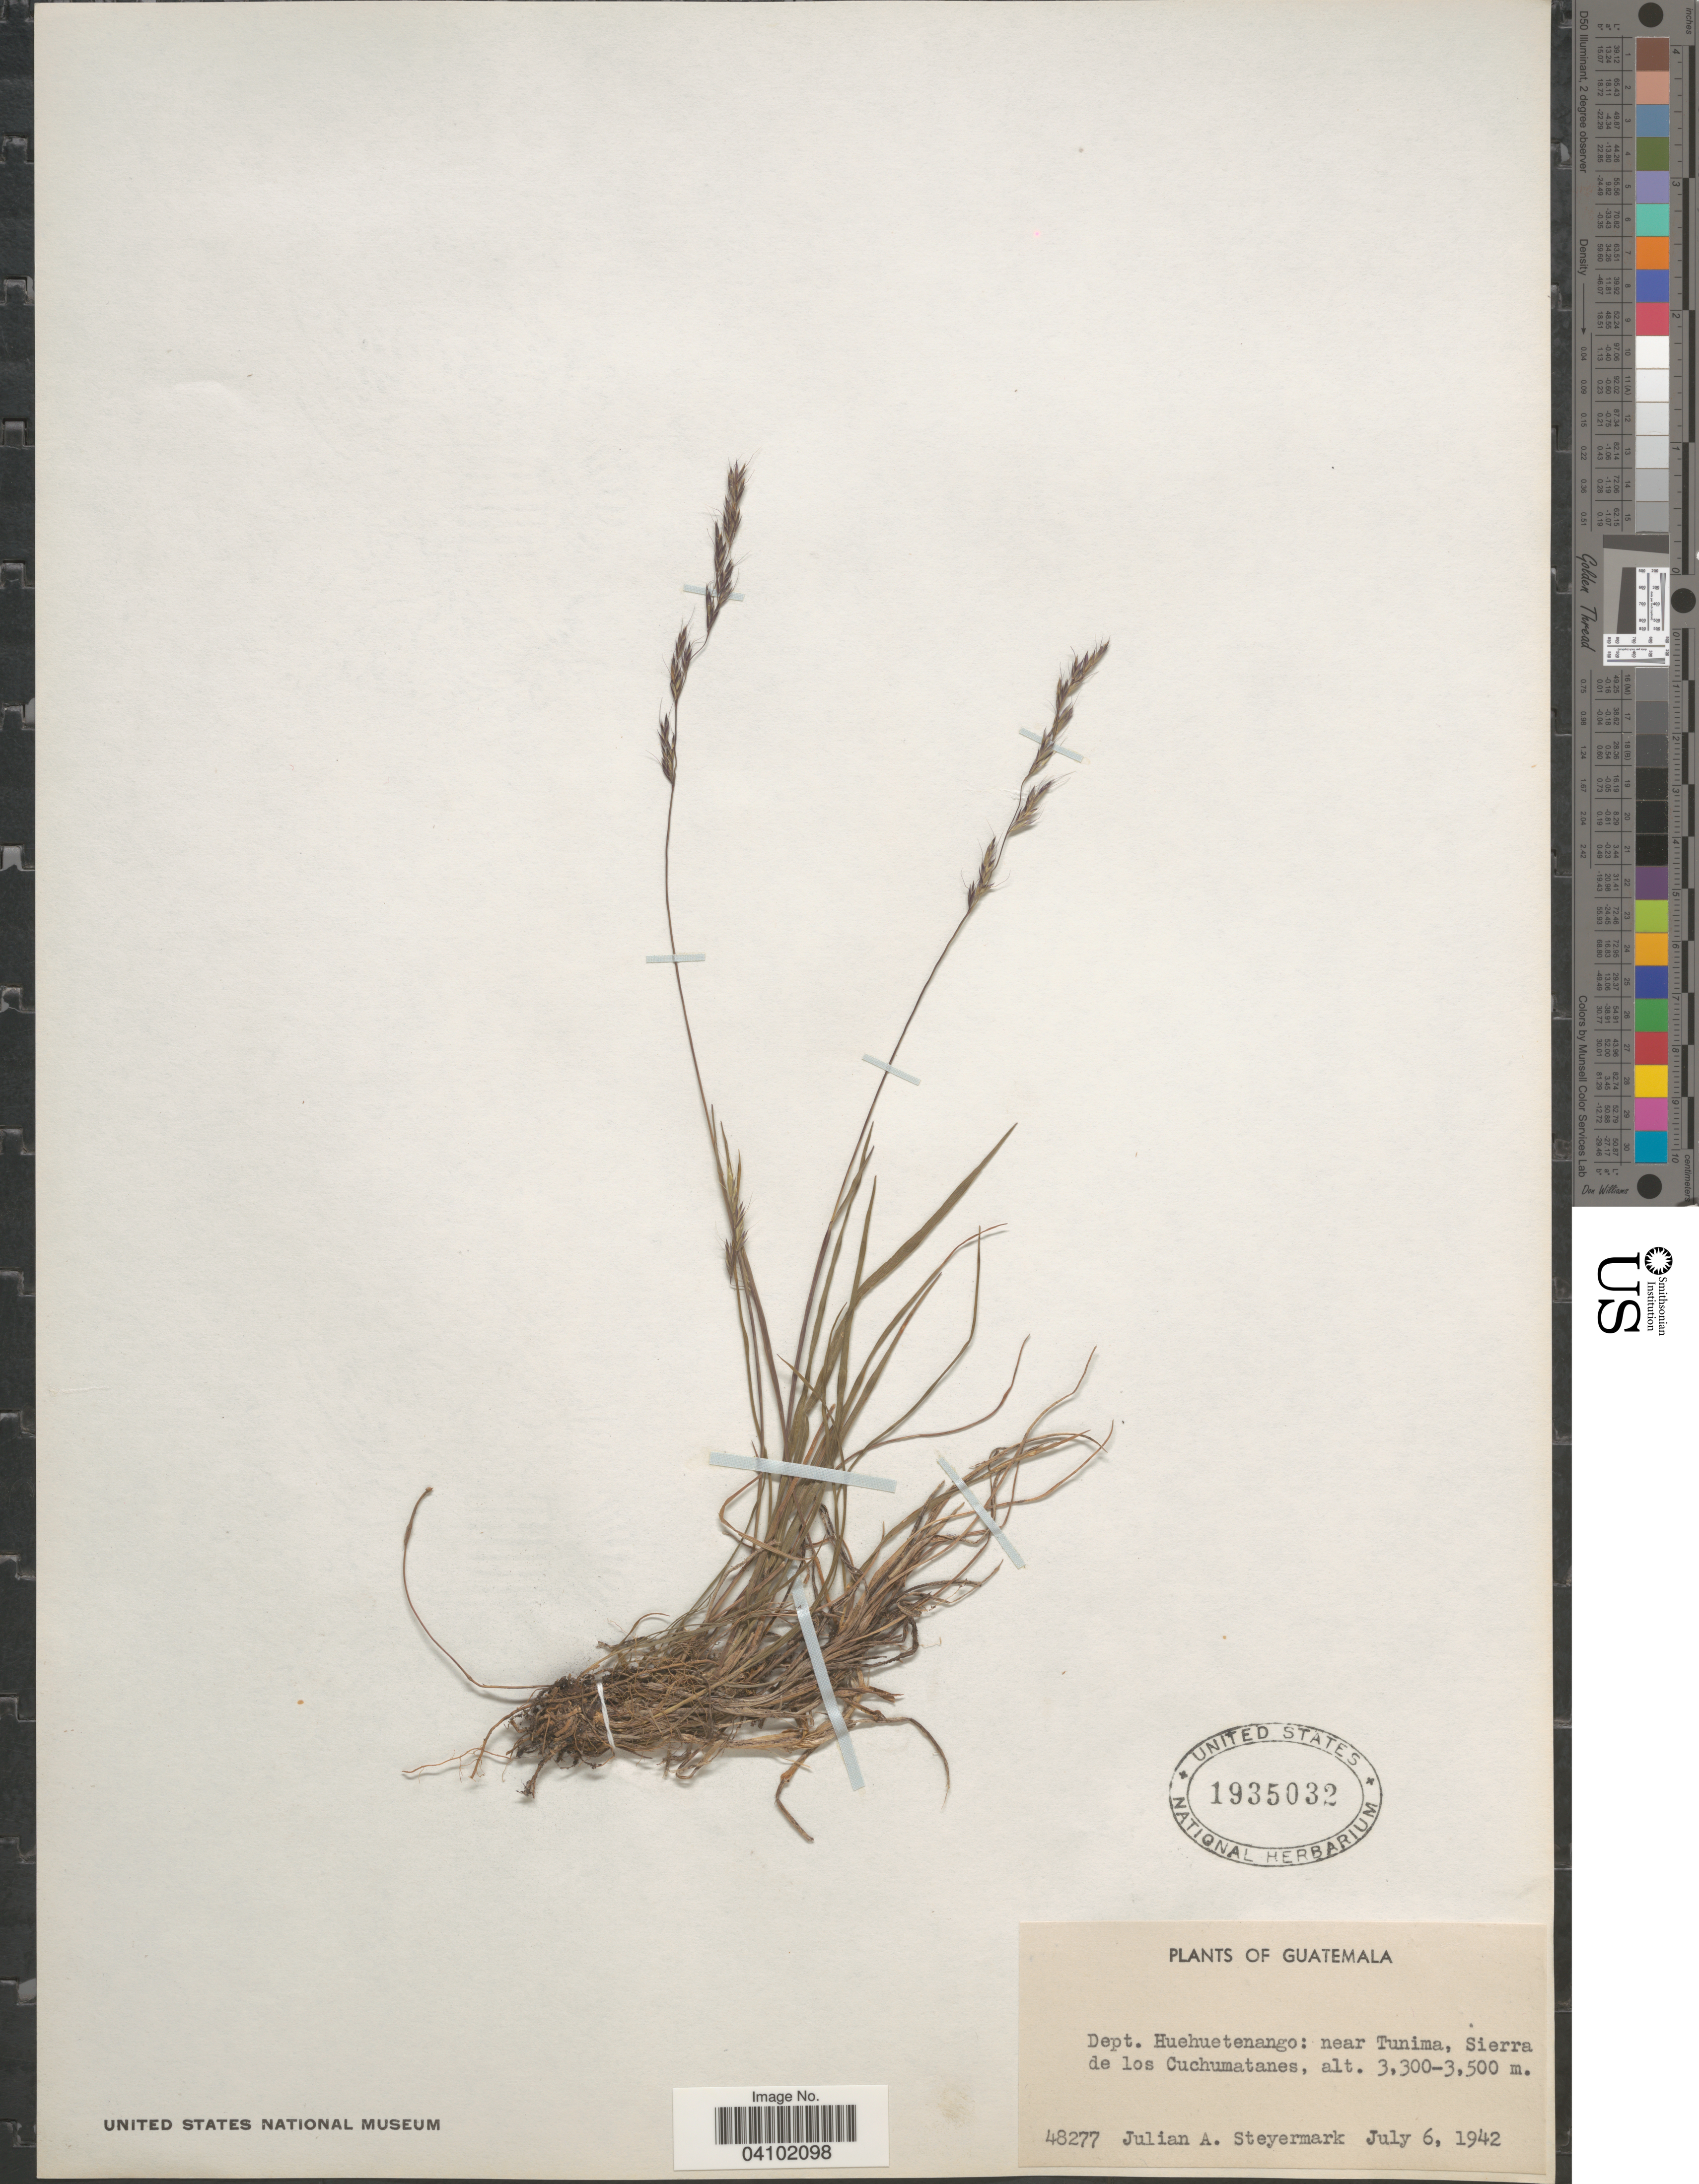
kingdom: Plantae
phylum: Tracheophyta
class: Liliopsida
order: Poales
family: Poaceae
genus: Peyritschia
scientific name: Peyritschia irazuensis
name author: (Kuntze) P.M. Peterson et al.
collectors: J. Steyermark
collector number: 48277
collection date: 1942-07-06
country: Guatemala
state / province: Huehuetenango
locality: Dept. Huehuetenango: near Tunima, Sierra de los Cuchumatanes.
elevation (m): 3300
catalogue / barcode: US 1935032